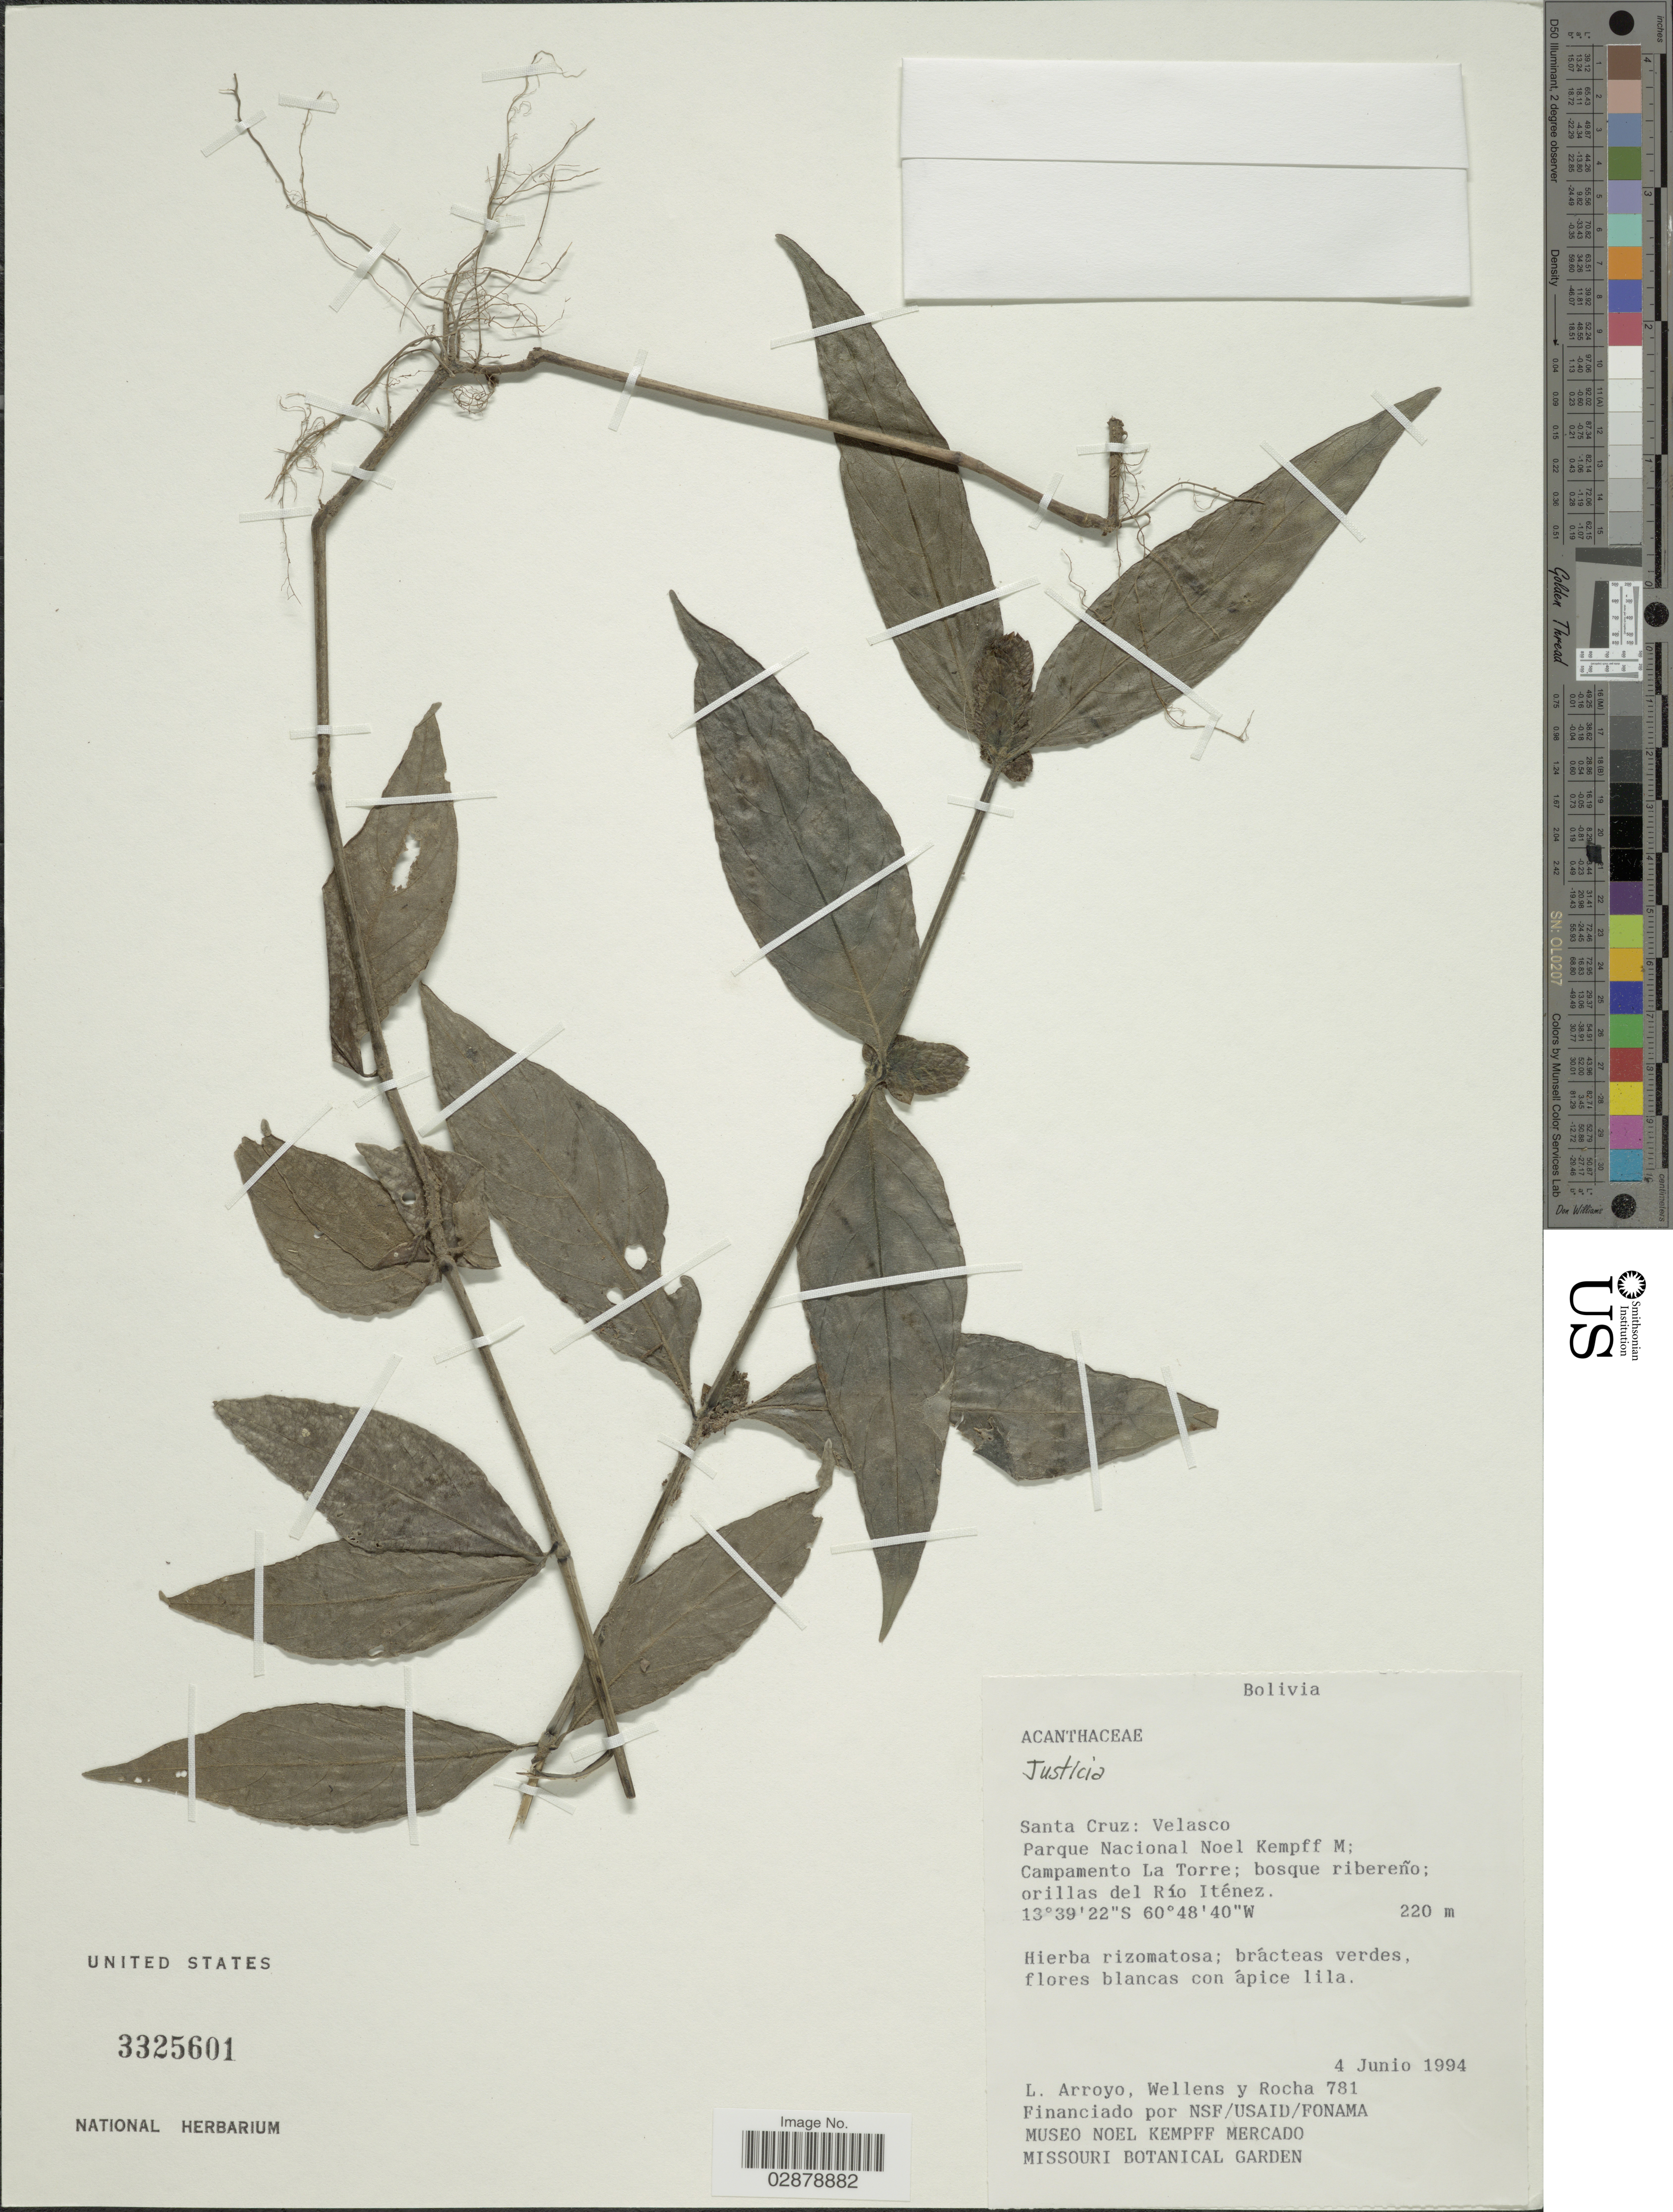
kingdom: Plantae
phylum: Tracheophyta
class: Magnoliopsida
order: Lamiales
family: Acanthaceae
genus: Justicia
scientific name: Justicia dubiosa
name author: Lindau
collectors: L. Arroyo, -. Wellens & -. Rocha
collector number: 781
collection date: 1994-06-04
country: Bolivia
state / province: Santa Cruz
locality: Velasco. Parque Nacional Noel Kempff M; Campamento La Torre; orillas del Río Inténez.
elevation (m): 220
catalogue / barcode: US 3325601